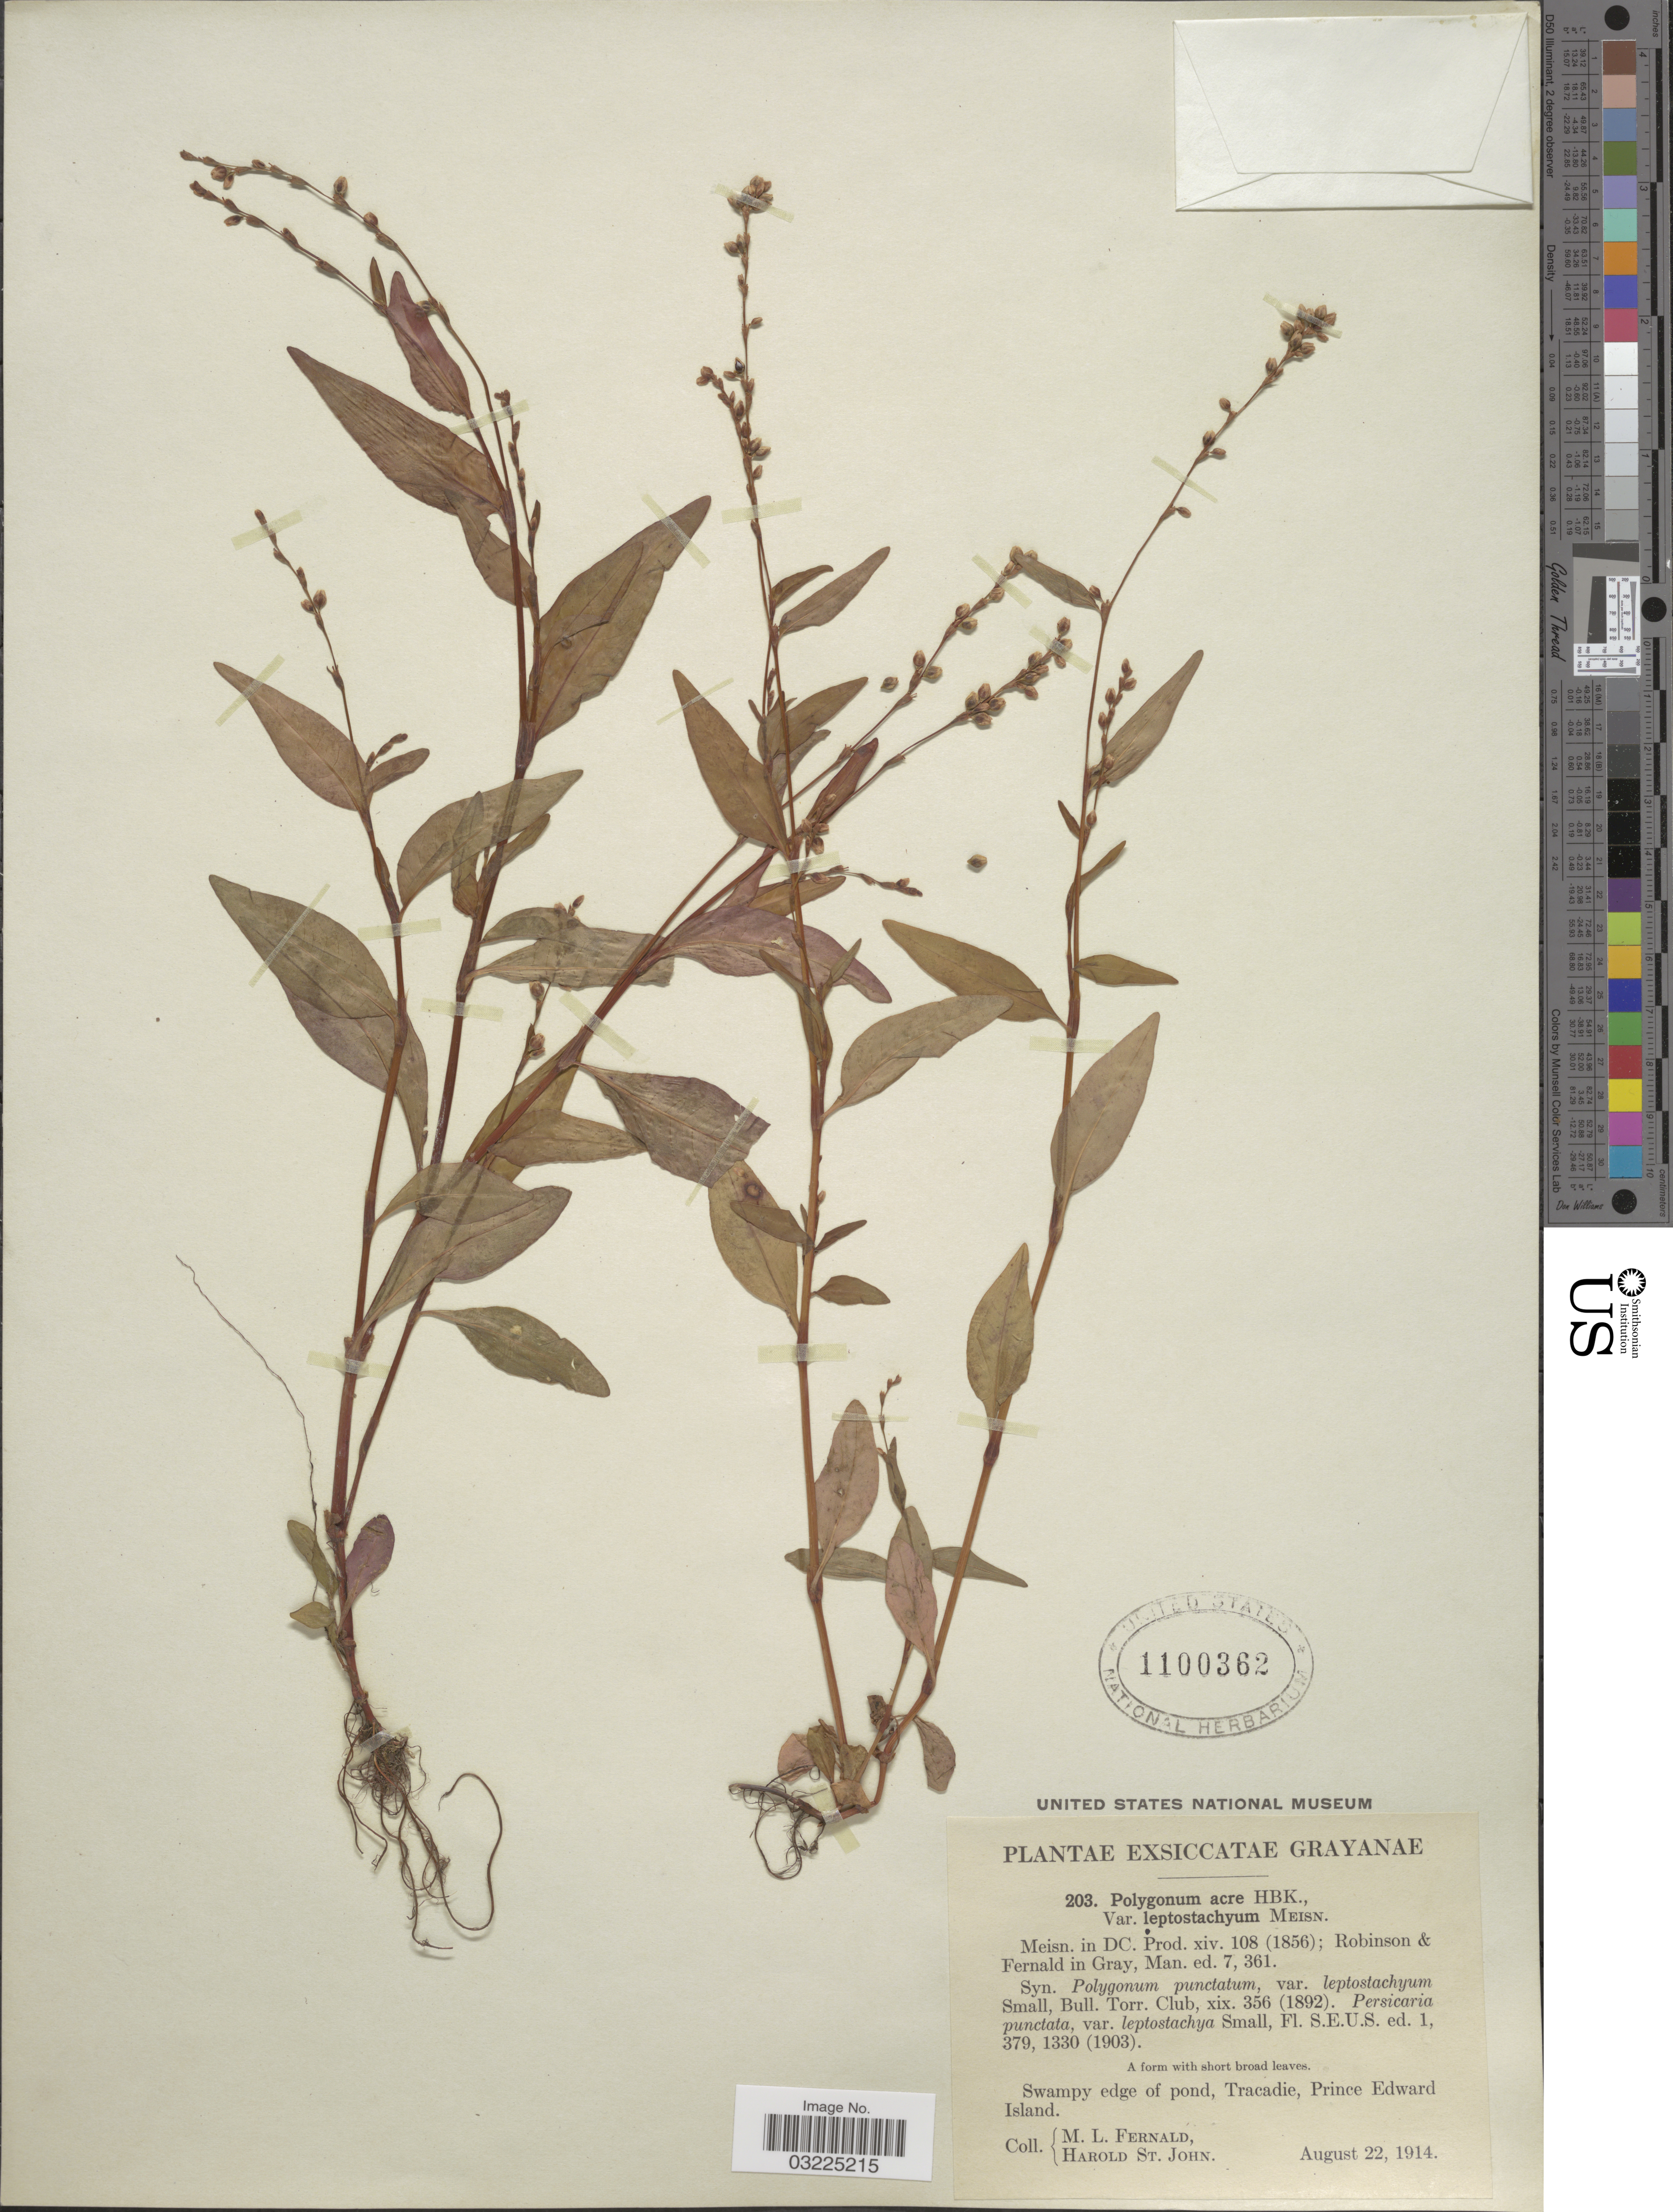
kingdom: Plantae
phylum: Tracheophyta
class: Magnoliopsida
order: Caryophyllales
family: Polygonaceae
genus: Persicaria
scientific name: Persicaria punctata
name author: (Elliott) Small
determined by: Atha, D. E.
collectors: M. L. Fernald & H. St. John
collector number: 203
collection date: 1914-08-22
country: Canada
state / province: Prince Edward Island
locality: Grayanae, Swampy edge of pond, Tracadie.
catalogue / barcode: US 1100362